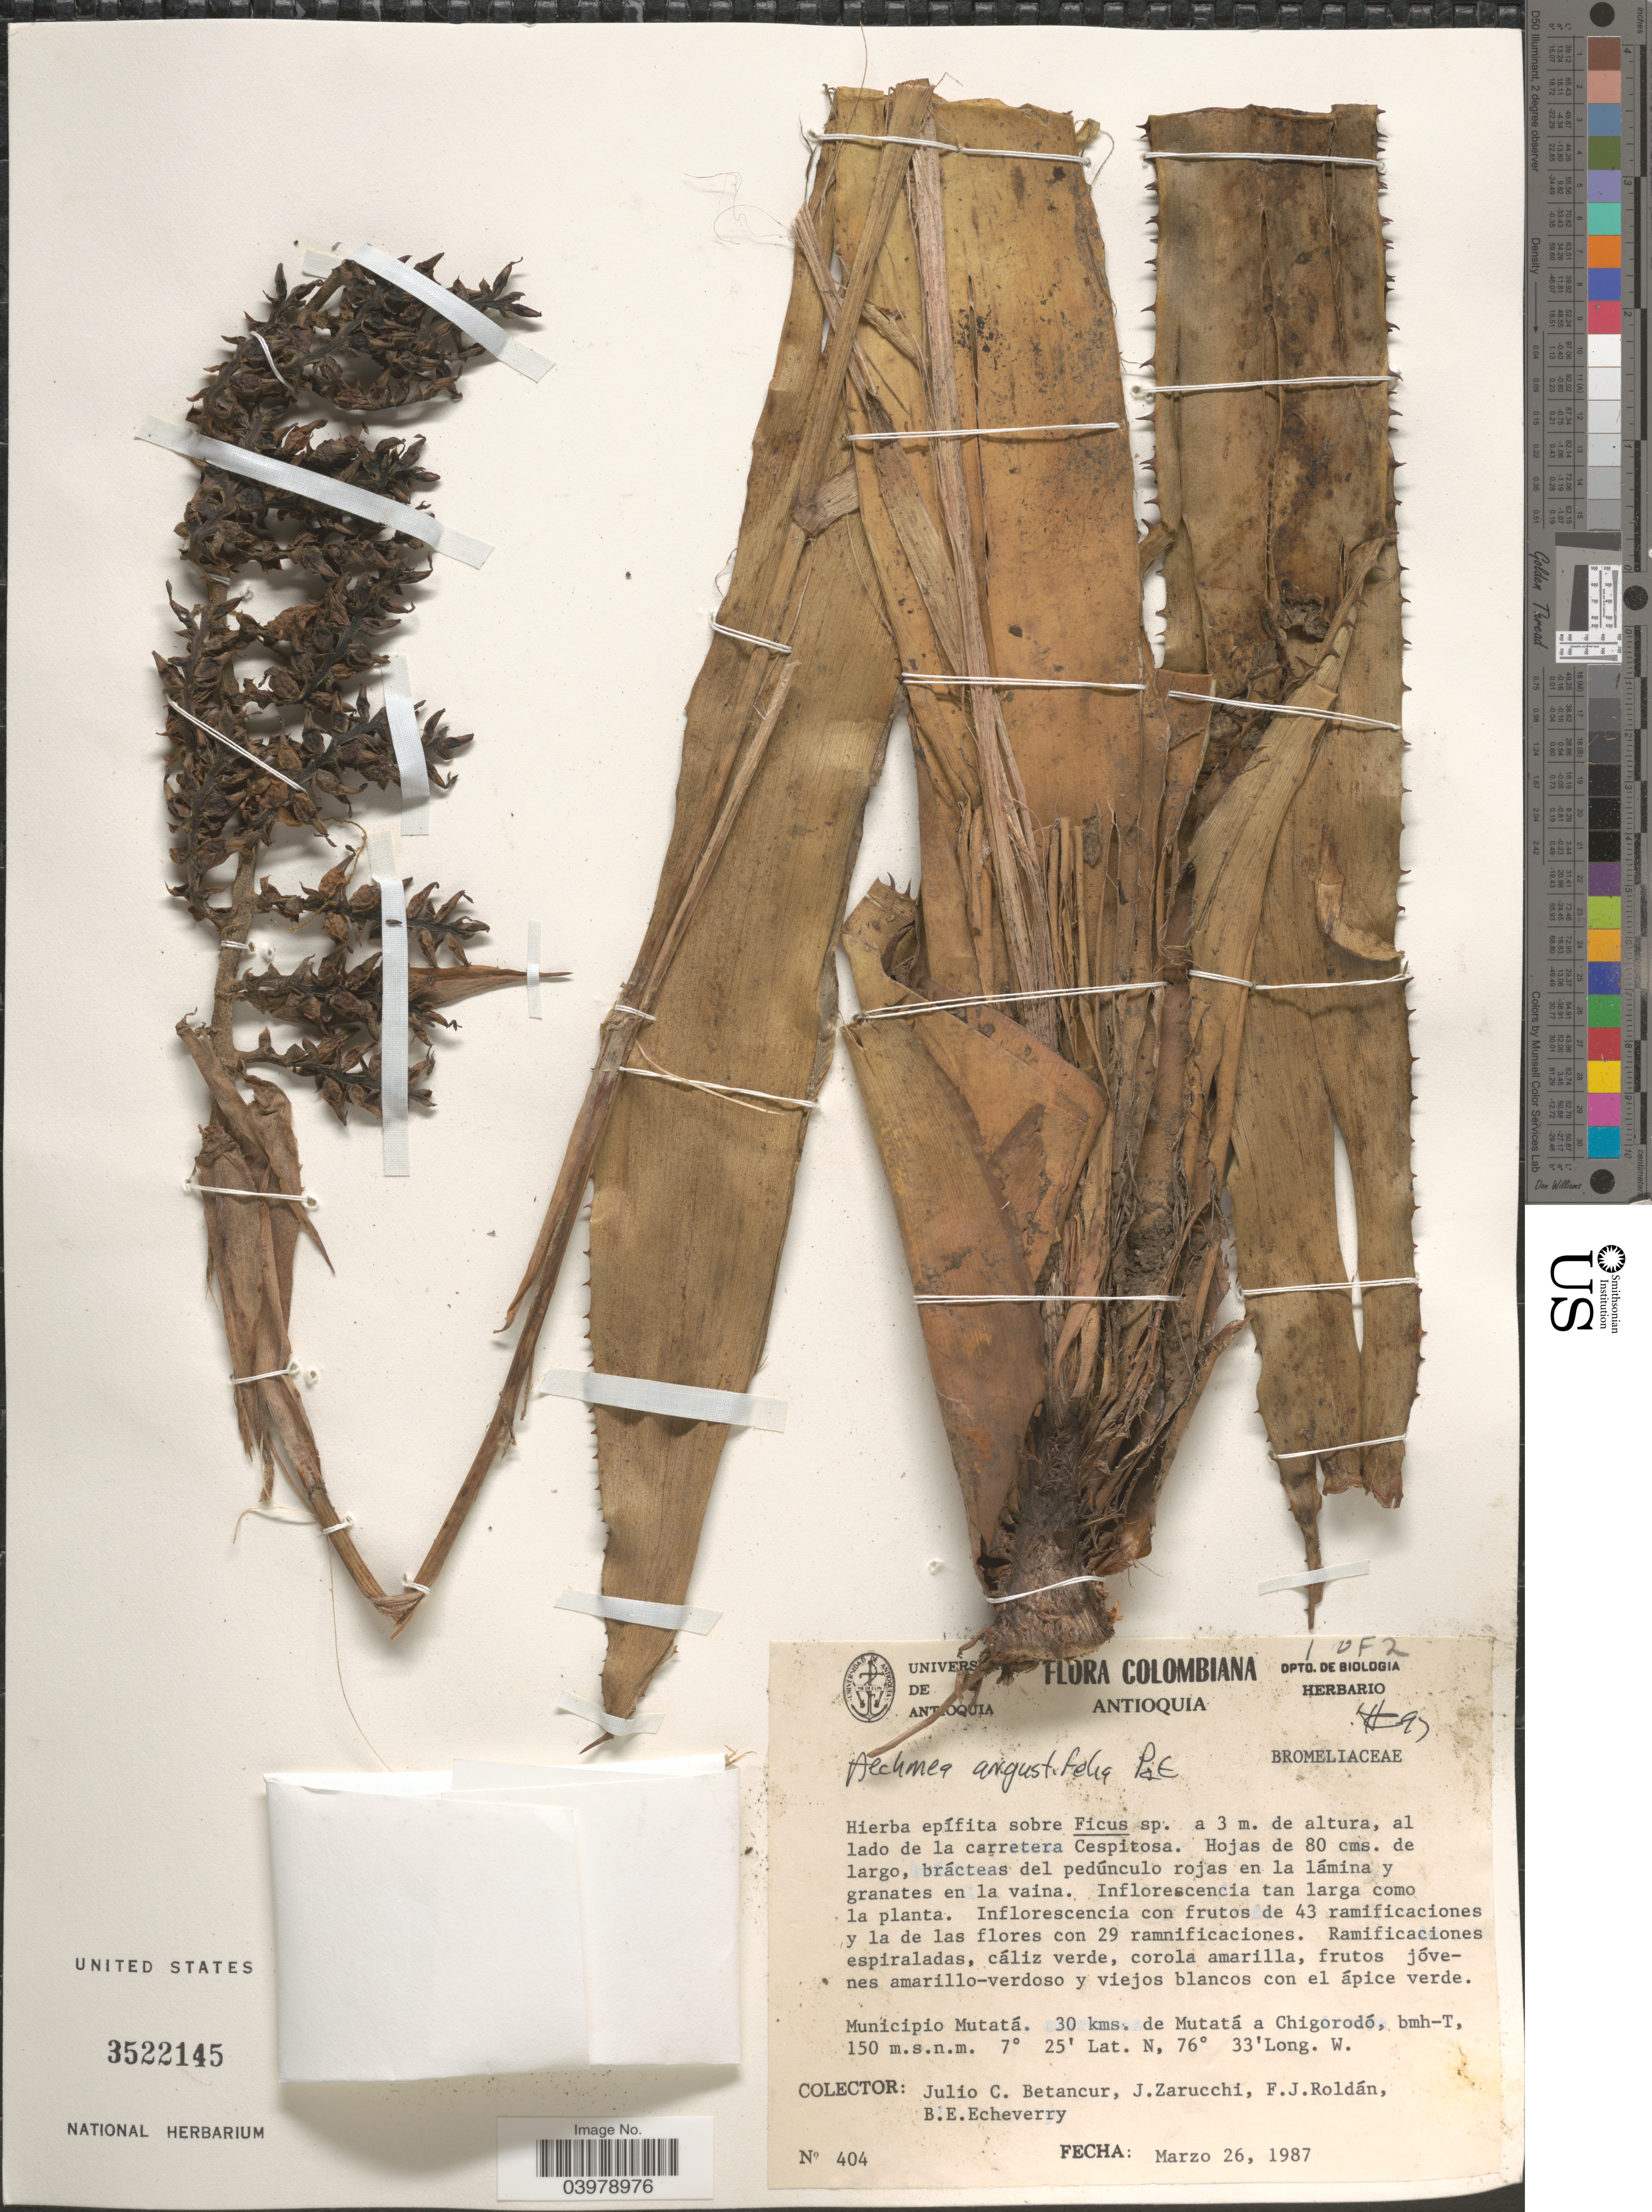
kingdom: Plantae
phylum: Tracheophyta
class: Liliopsida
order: Poales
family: Bromeliaceae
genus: Aechmea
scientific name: Aechmea angustifolia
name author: Poepp. & Endl.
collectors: J. C. Betancur, J. L. Zarucchi, F. J. Roldán & B. Echeverry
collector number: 404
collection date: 1987-03-26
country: Colombia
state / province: Antioquia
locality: Municipio Mutatá. 30 kms. de Mutatá a Chigorodó.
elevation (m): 150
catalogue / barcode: US 3522145